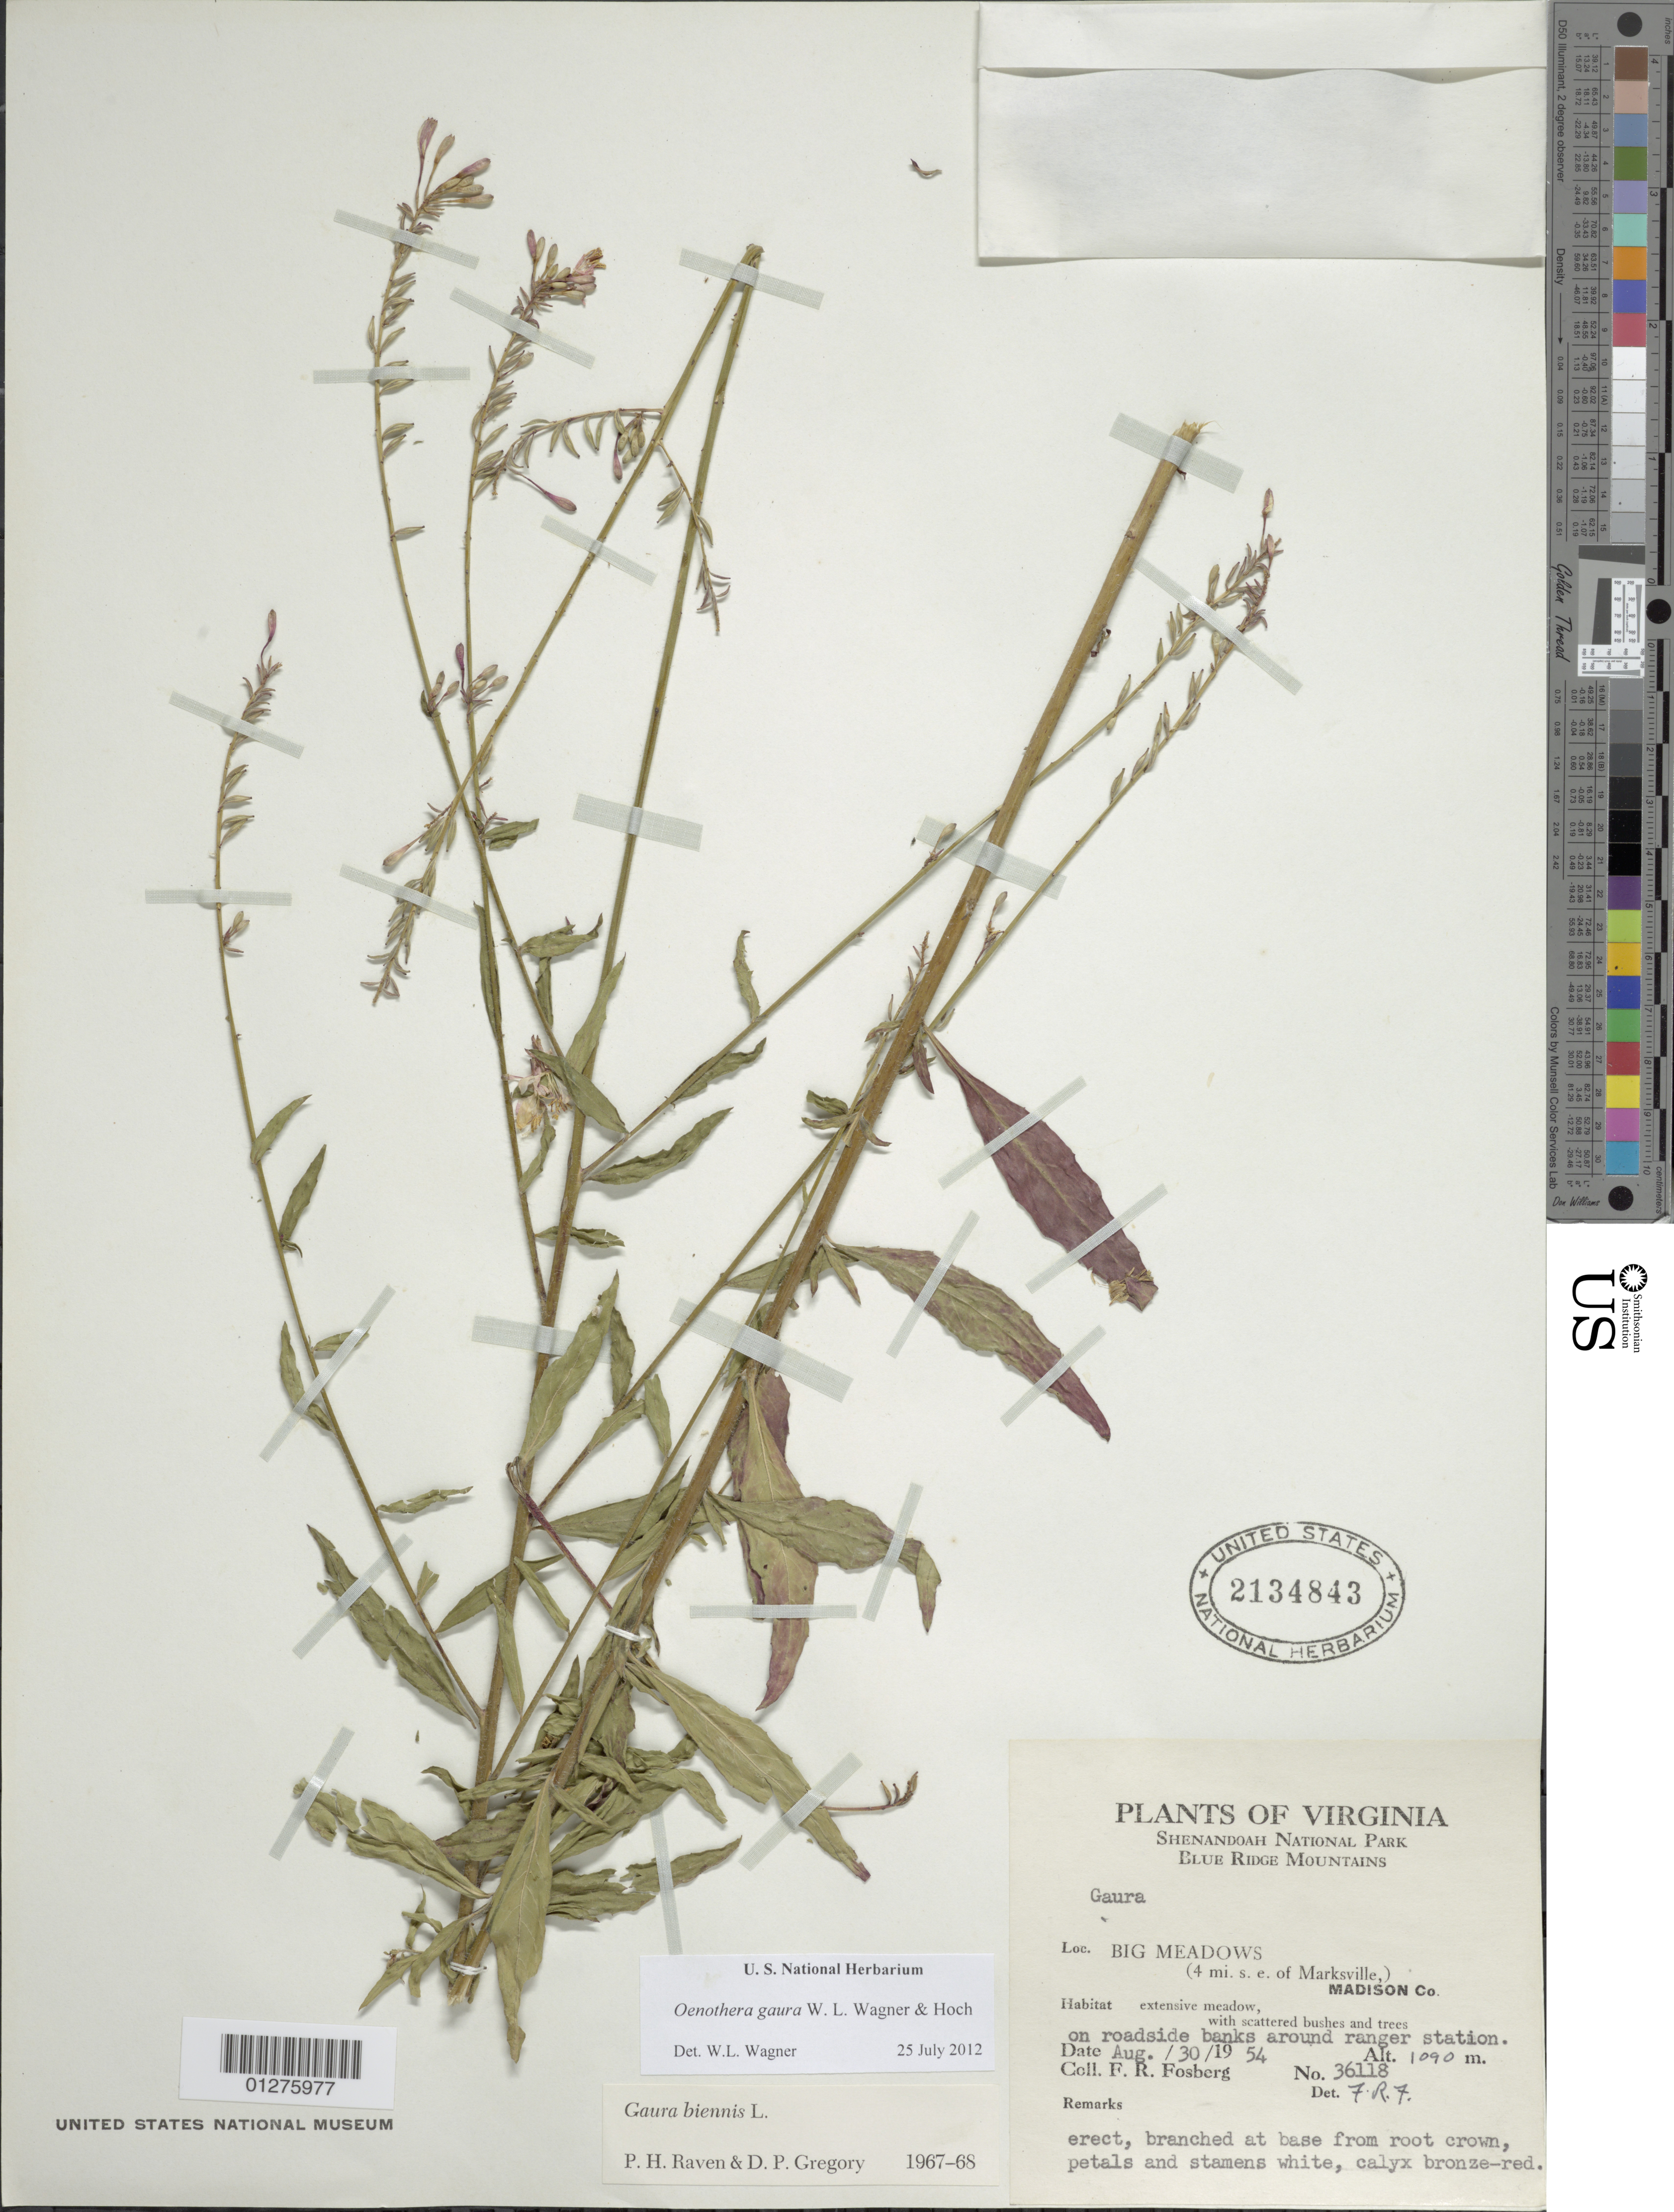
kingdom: Plantae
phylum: Tracheophyta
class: Magnoliopsida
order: Myrtales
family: Onagraceae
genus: Oenothera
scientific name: Oenothera gaura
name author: W.L. Wagner & Hoch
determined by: Wagner, W. L., (BOT), Smithsonian Institution - National Museum of Natural History (UNITED STATES)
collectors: F. R. Fosberg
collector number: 36118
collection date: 1954-08-30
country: United States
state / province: Virginia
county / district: Madison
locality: Shenandoah National Park, Blue Ridge Mts., Big Meadows. 4 mi. s. e. of Marksville.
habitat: On roadside banks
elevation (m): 1090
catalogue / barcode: US 2134843